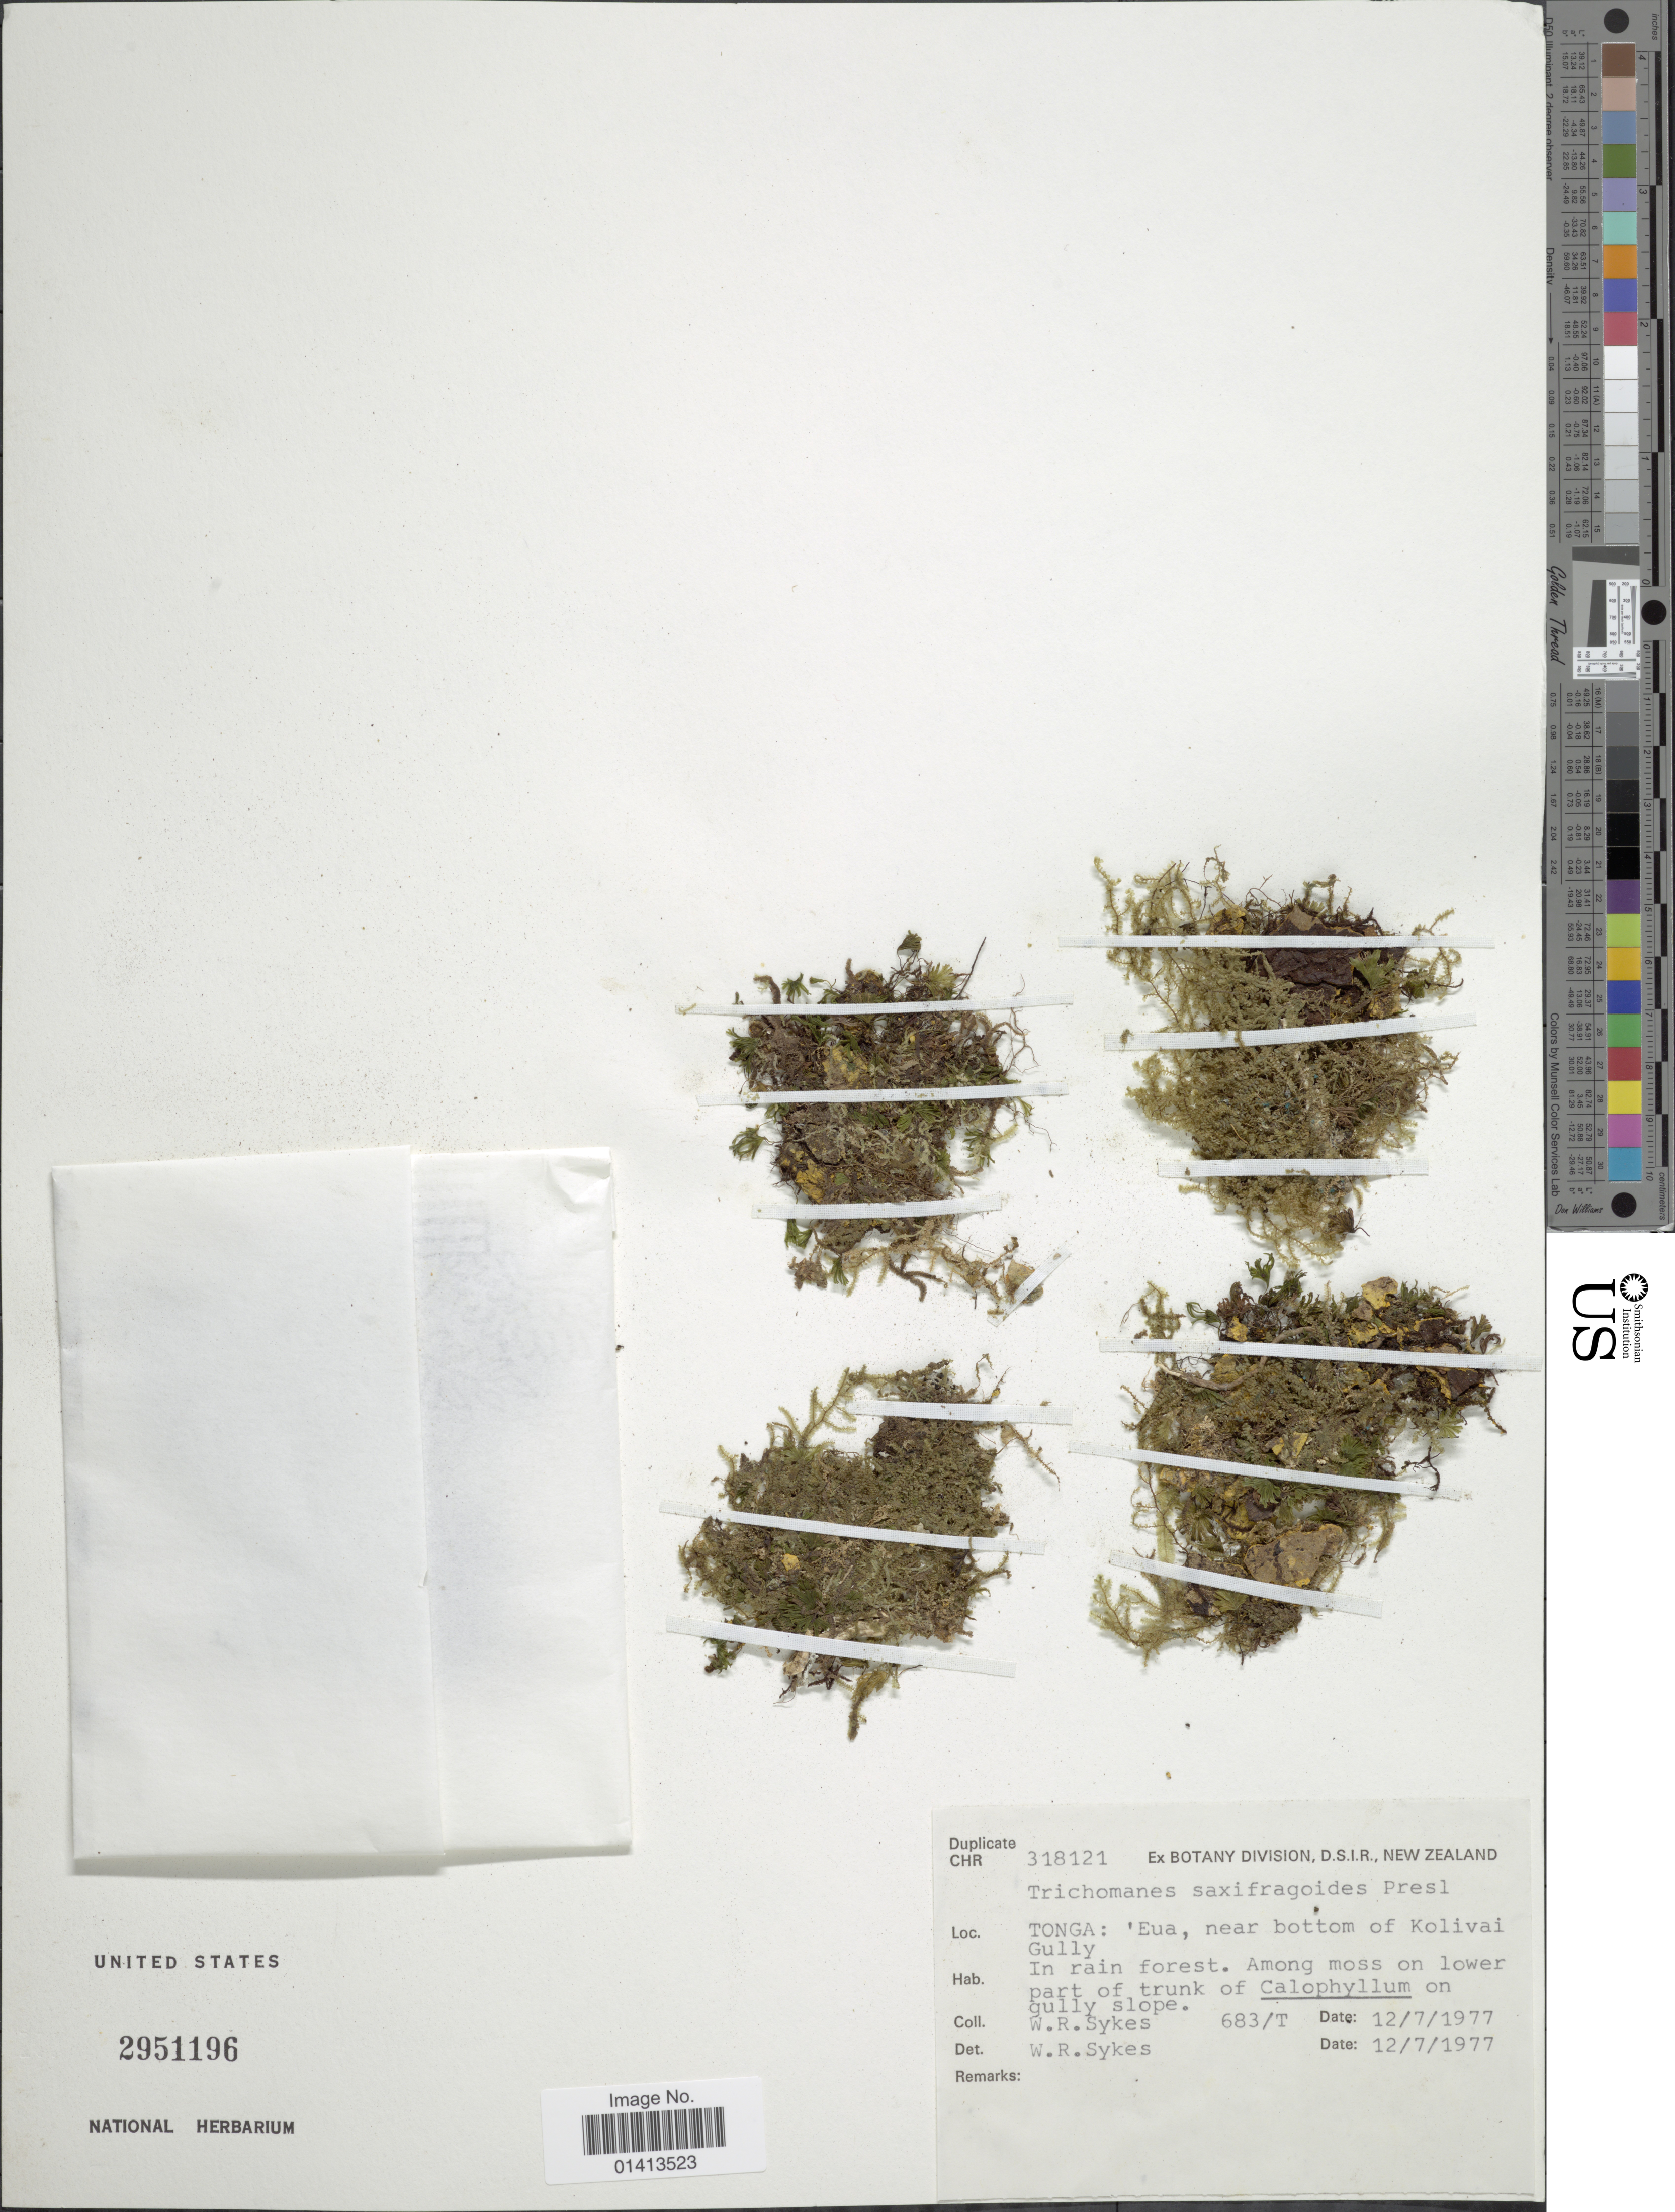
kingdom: Plantae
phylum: Tracheophyta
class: Polypodiopsida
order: Hymenophyllales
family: Hymenophyllaceae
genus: Crepidomanes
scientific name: Crepidomanes saxifragoides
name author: (C. Presl) P.S. Green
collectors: W. R. Sykes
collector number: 683/T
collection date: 1977-07-12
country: Tonga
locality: Eua, near bottom of Kolivai Gully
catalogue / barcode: US 2951196